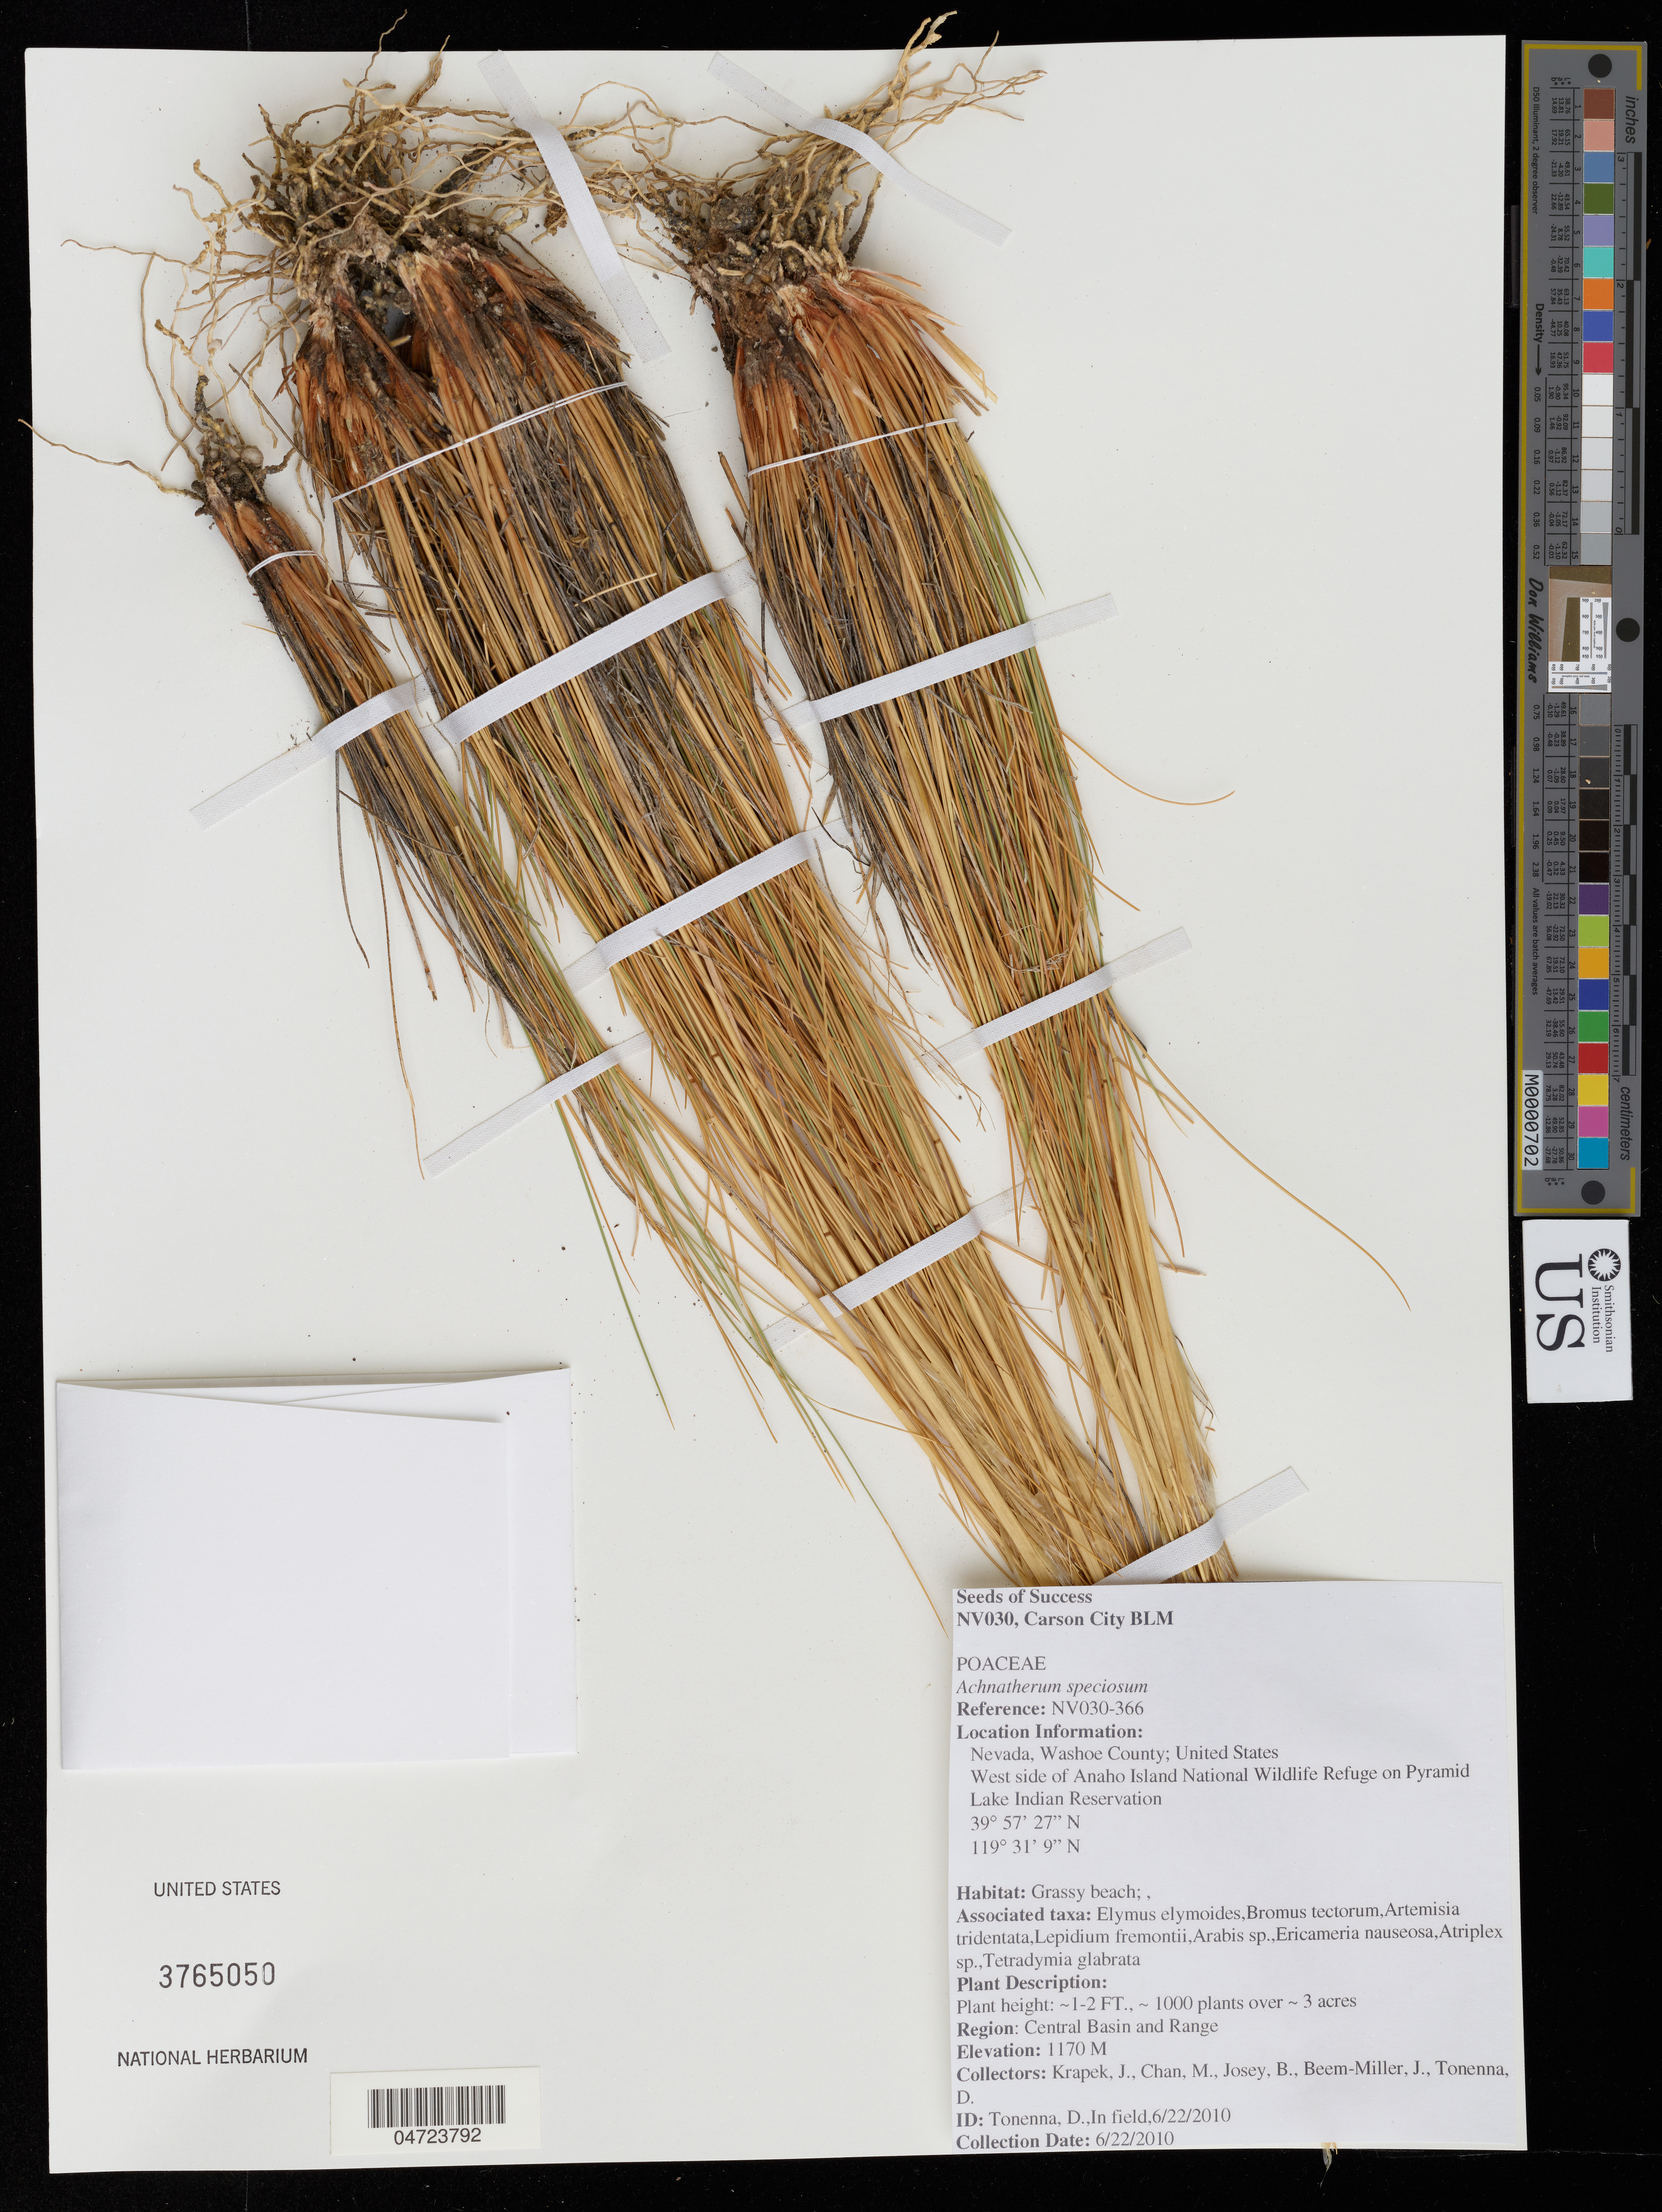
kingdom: Plantae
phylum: Tracheophyta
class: Liliopsida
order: Poales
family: Poaceae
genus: Achnatherum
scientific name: Achnatherum speciosum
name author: (Trin. & Rupr.) Barkworth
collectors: J. Krapek, M. Chan, B. Josey, J. Beam-Miller & D. Tonenna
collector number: NV030-366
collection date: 2010-06-22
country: United States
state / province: Nevada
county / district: Washoe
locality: Washoe County. West side of Anaho Island National Wildlife Refuge on Pyramid Lake Indian Reservation. Region: Central Basin and Range.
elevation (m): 1170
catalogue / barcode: US 3765050